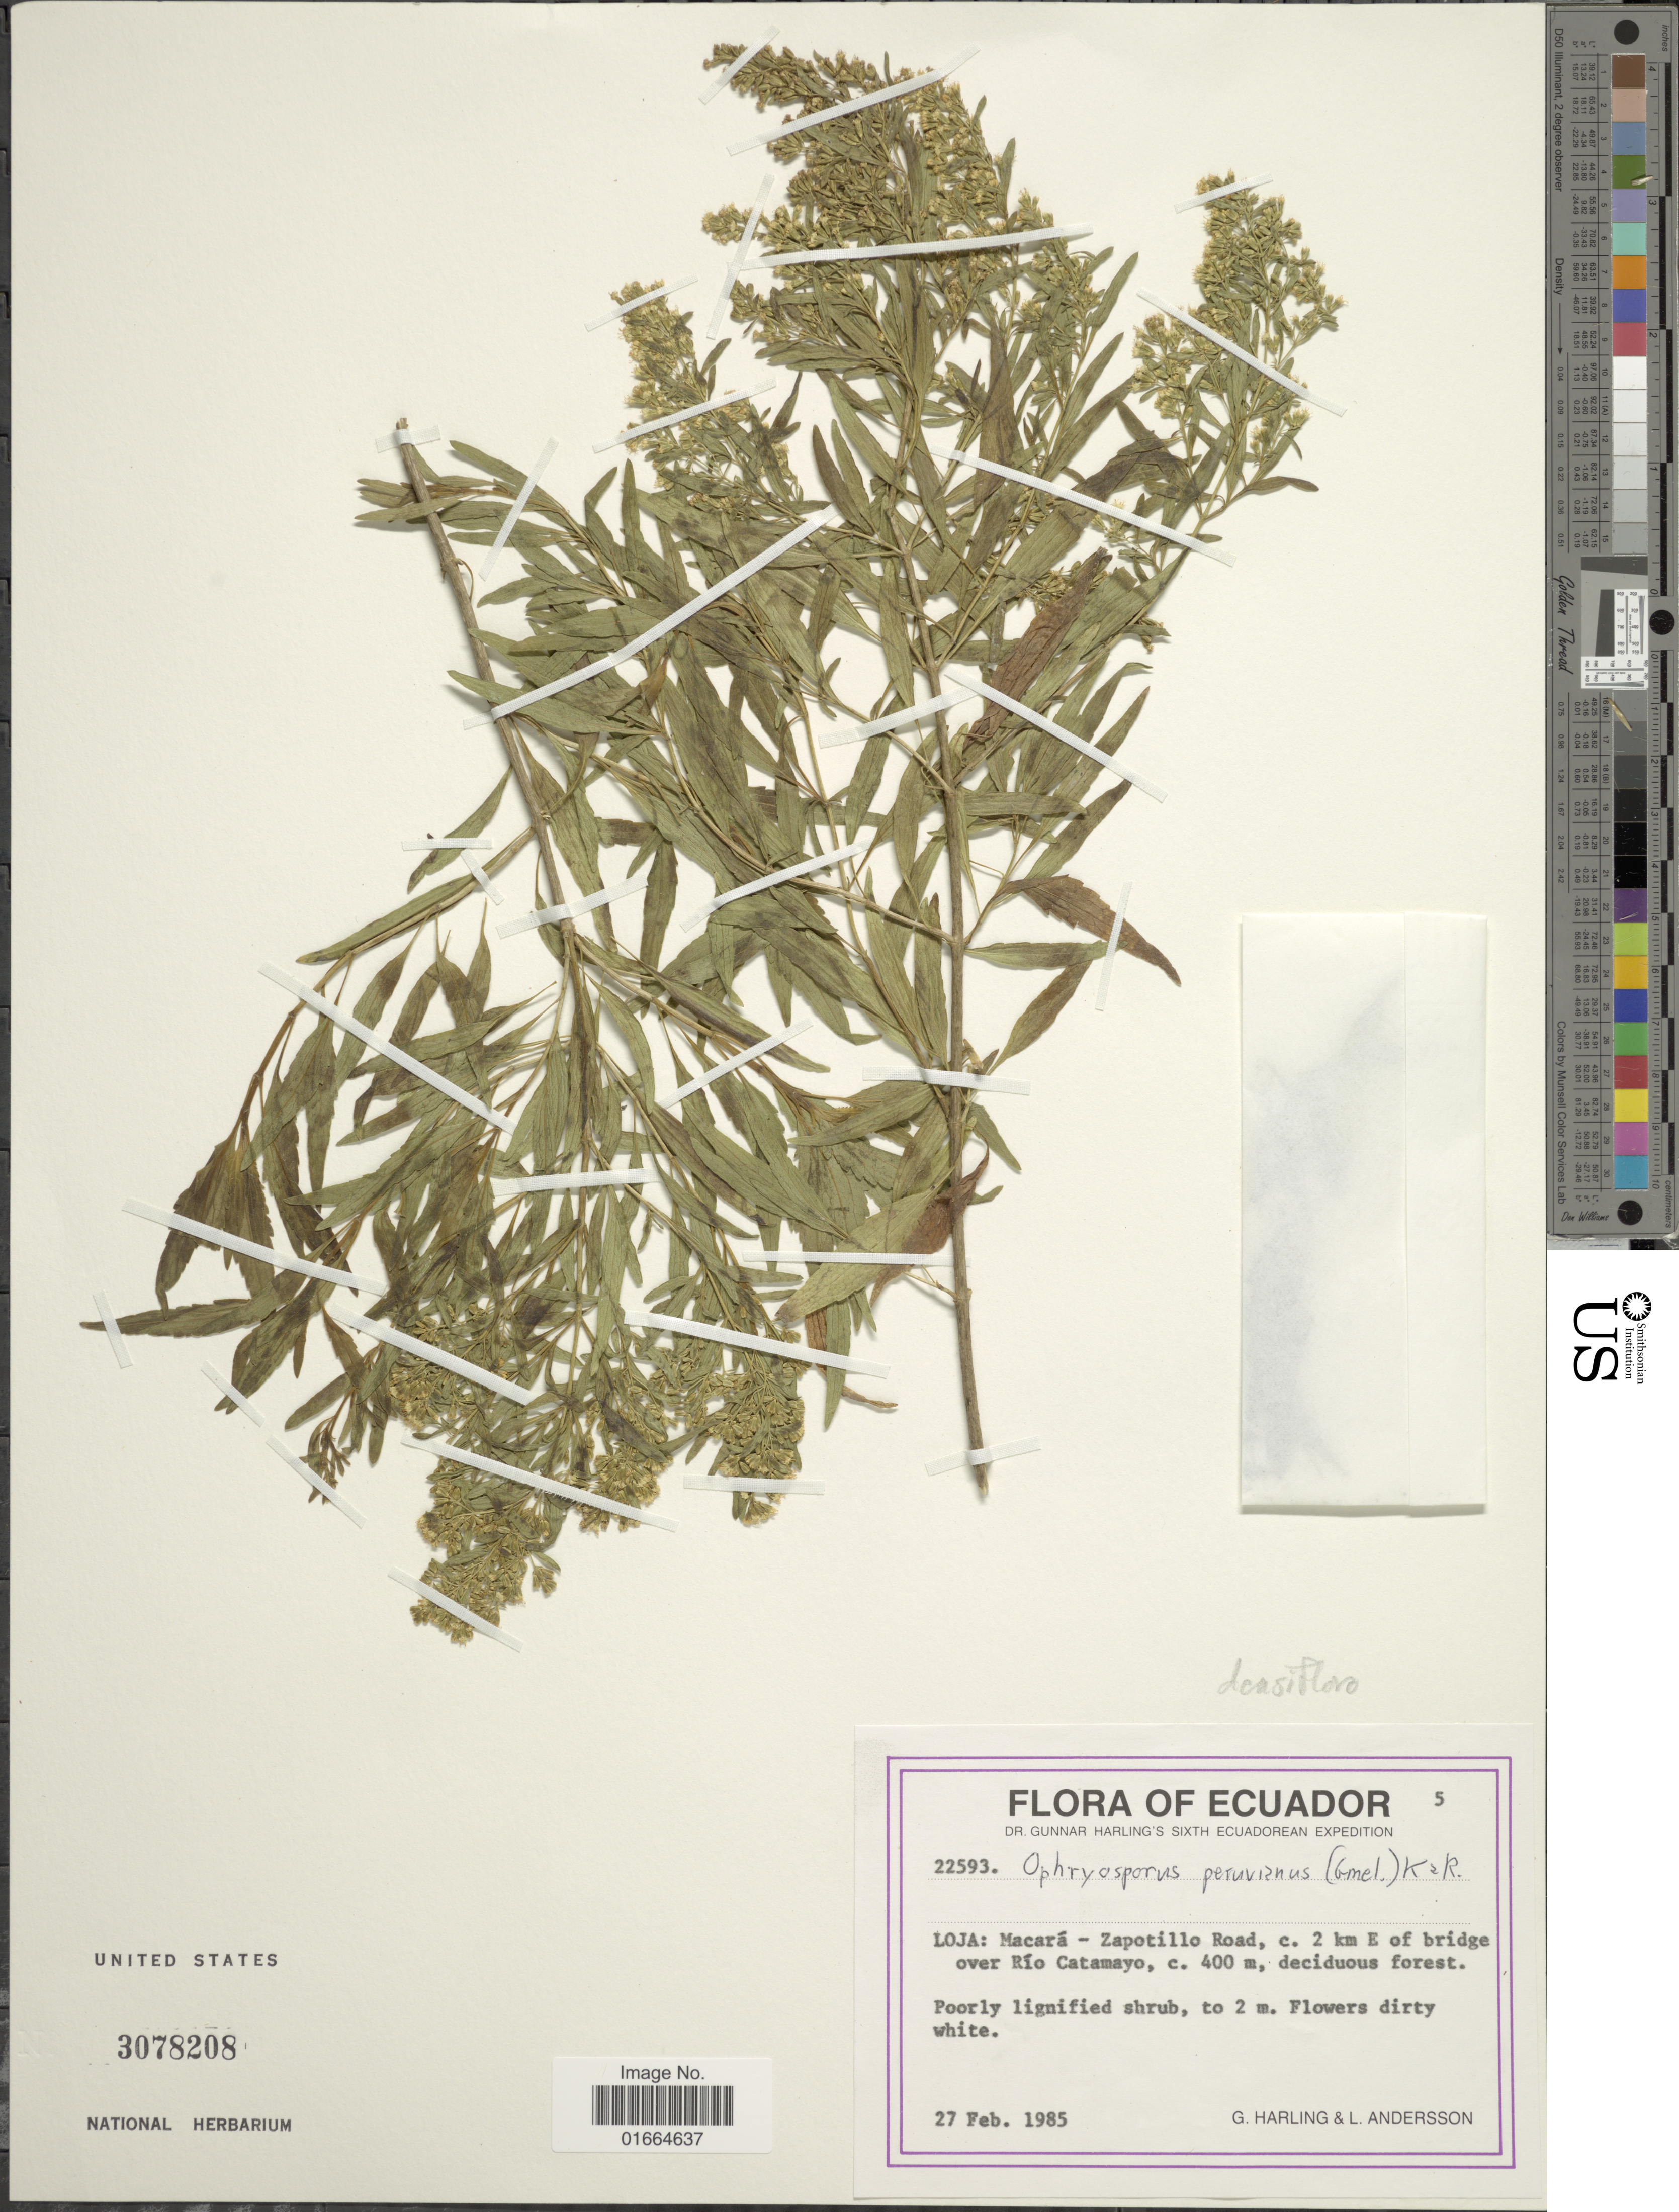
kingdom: Plantae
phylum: Tracheophyta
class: Magnoliopsida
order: Asterales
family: Asteraceae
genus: Ophryosporus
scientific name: Ophryosporus densiflorus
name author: (Benth.) R.M. King & H. Rob.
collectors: G. Harling & L. Andersson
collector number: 22593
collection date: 1985-02-27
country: Ecuador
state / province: Loja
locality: Loja: Macara, Zapotillo Road, 2 km E of bridge over Rio Catamayo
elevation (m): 400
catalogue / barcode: US 3078208